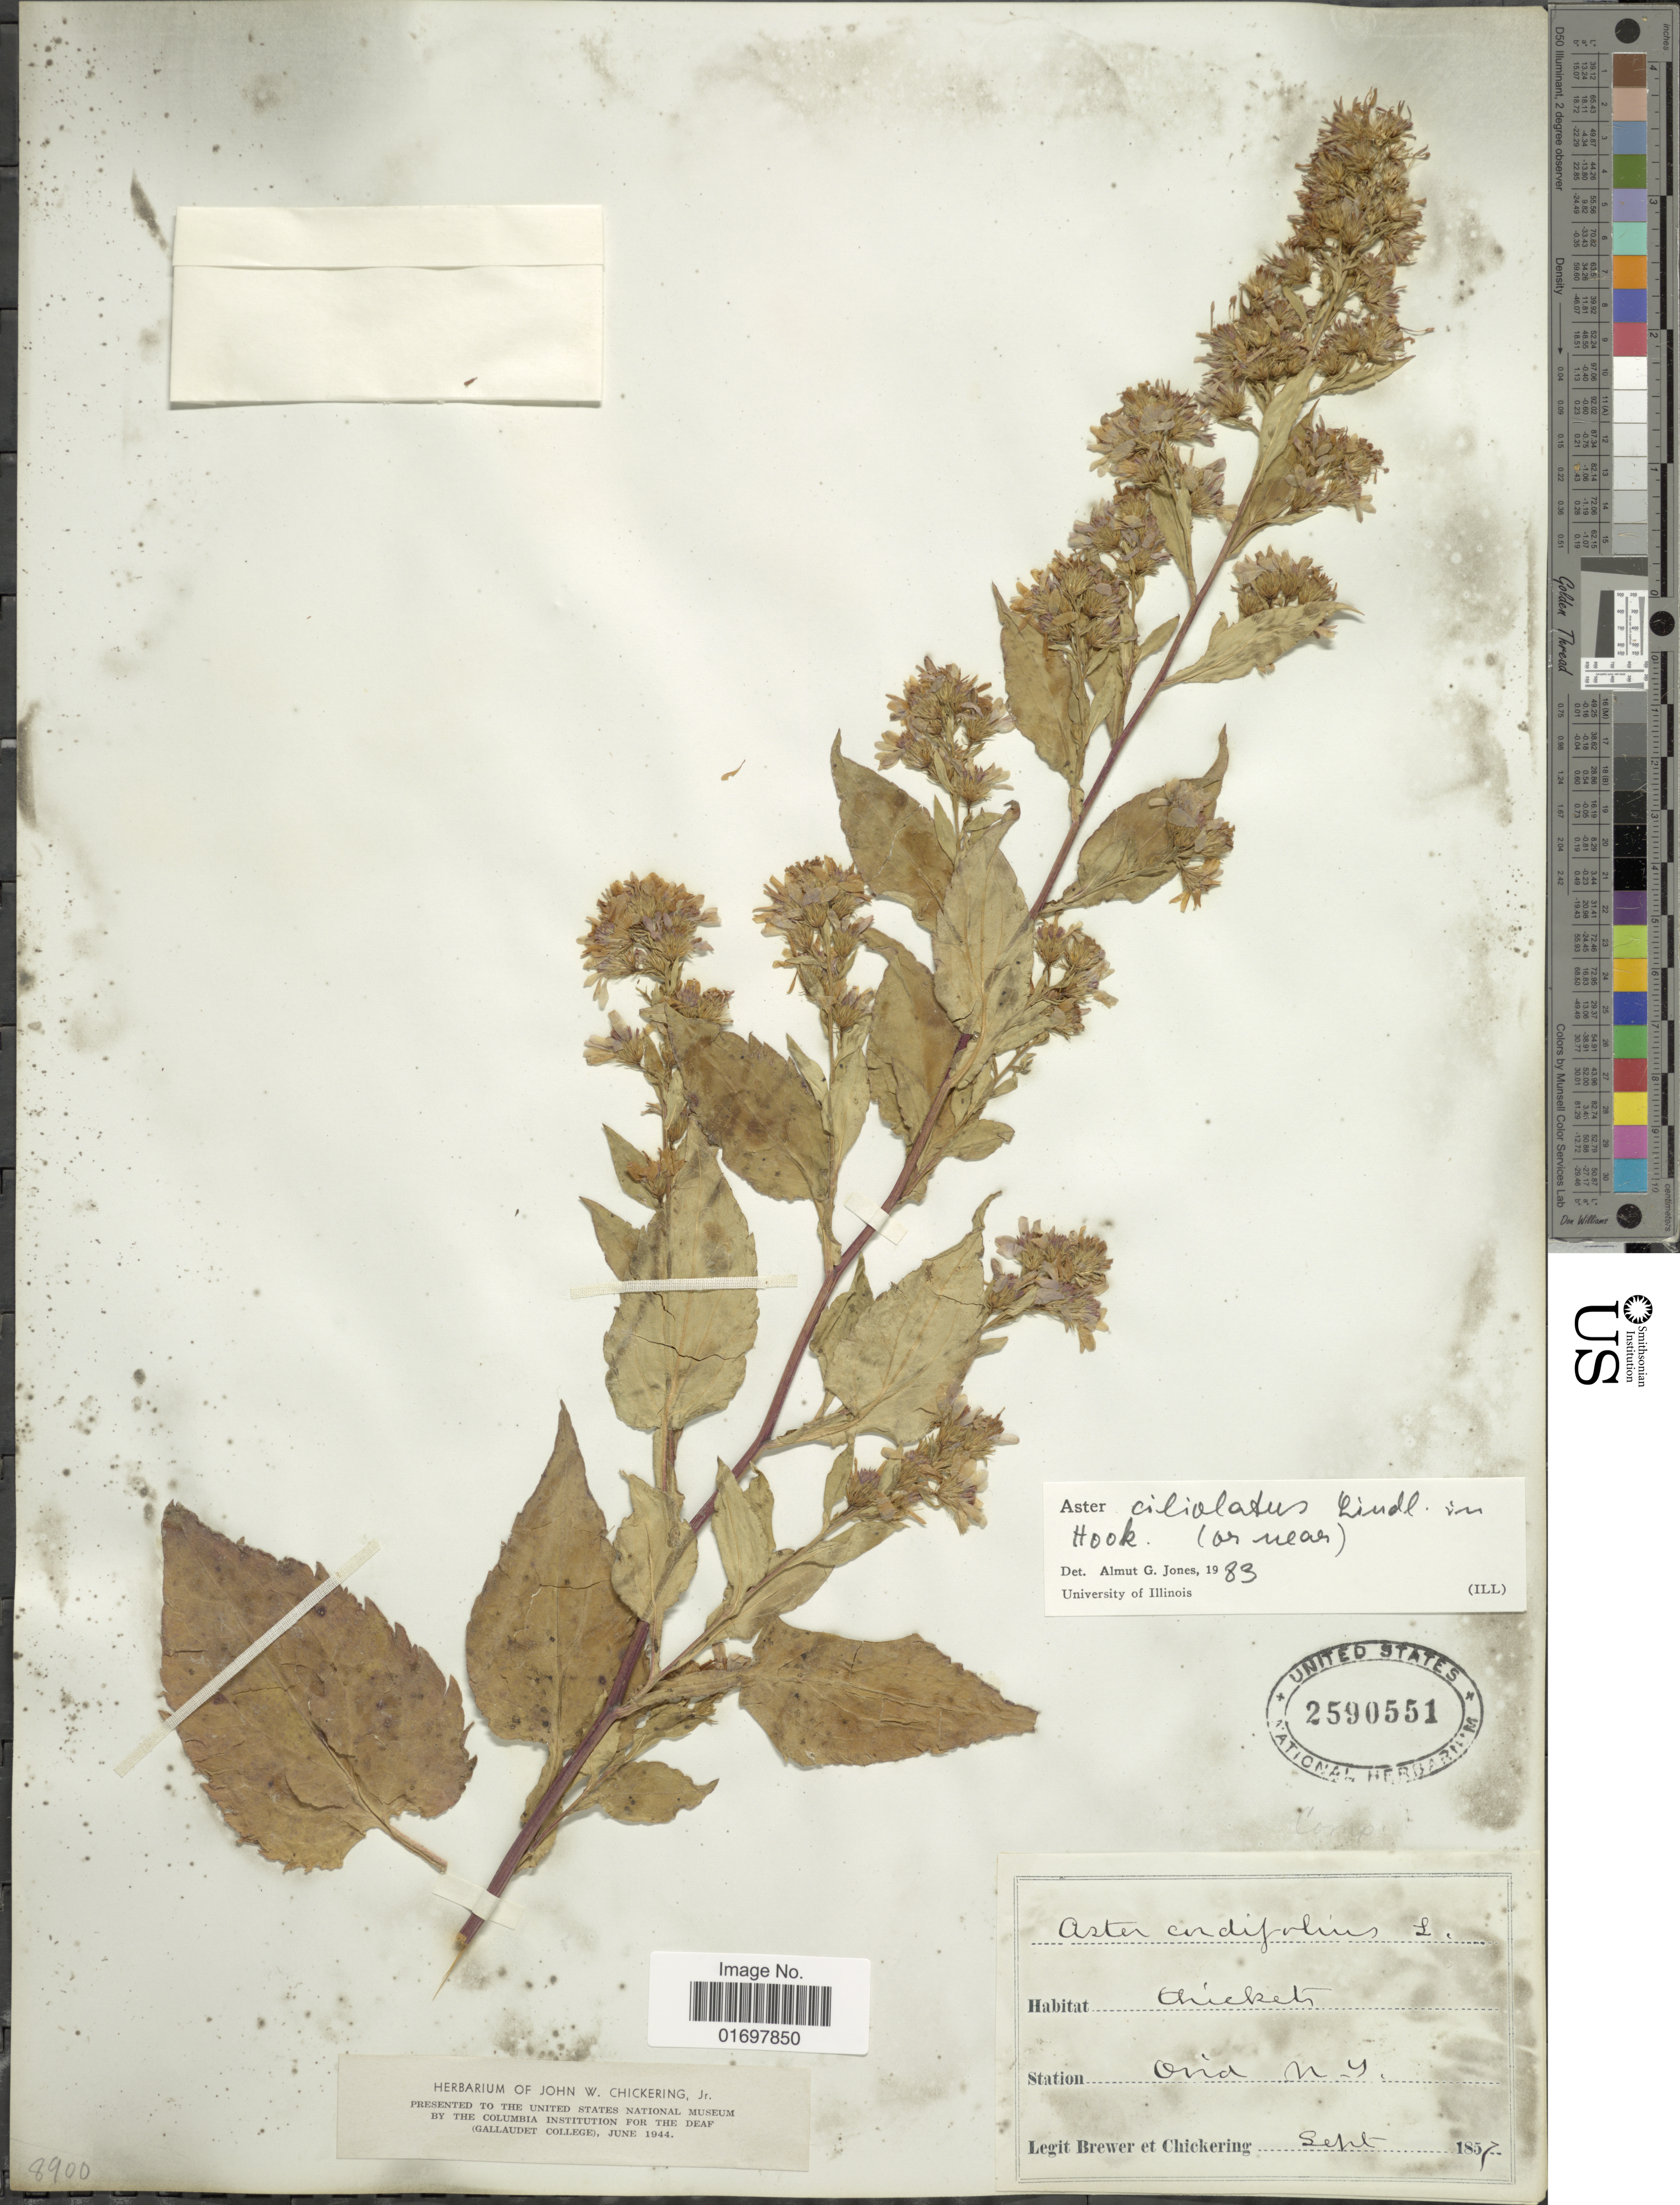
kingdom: Plantae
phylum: Tracheophyta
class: Magnoliopsida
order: Asterales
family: Asteraceae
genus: Symphyotrichum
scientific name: Symphyotrichum ciliolatum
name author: (Lindl.) Á. Löve & D. Löve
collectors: -. Brewer & -. Chickering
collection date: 1857-09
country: United States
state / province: New York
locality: Ovid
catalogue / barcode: US 2590551